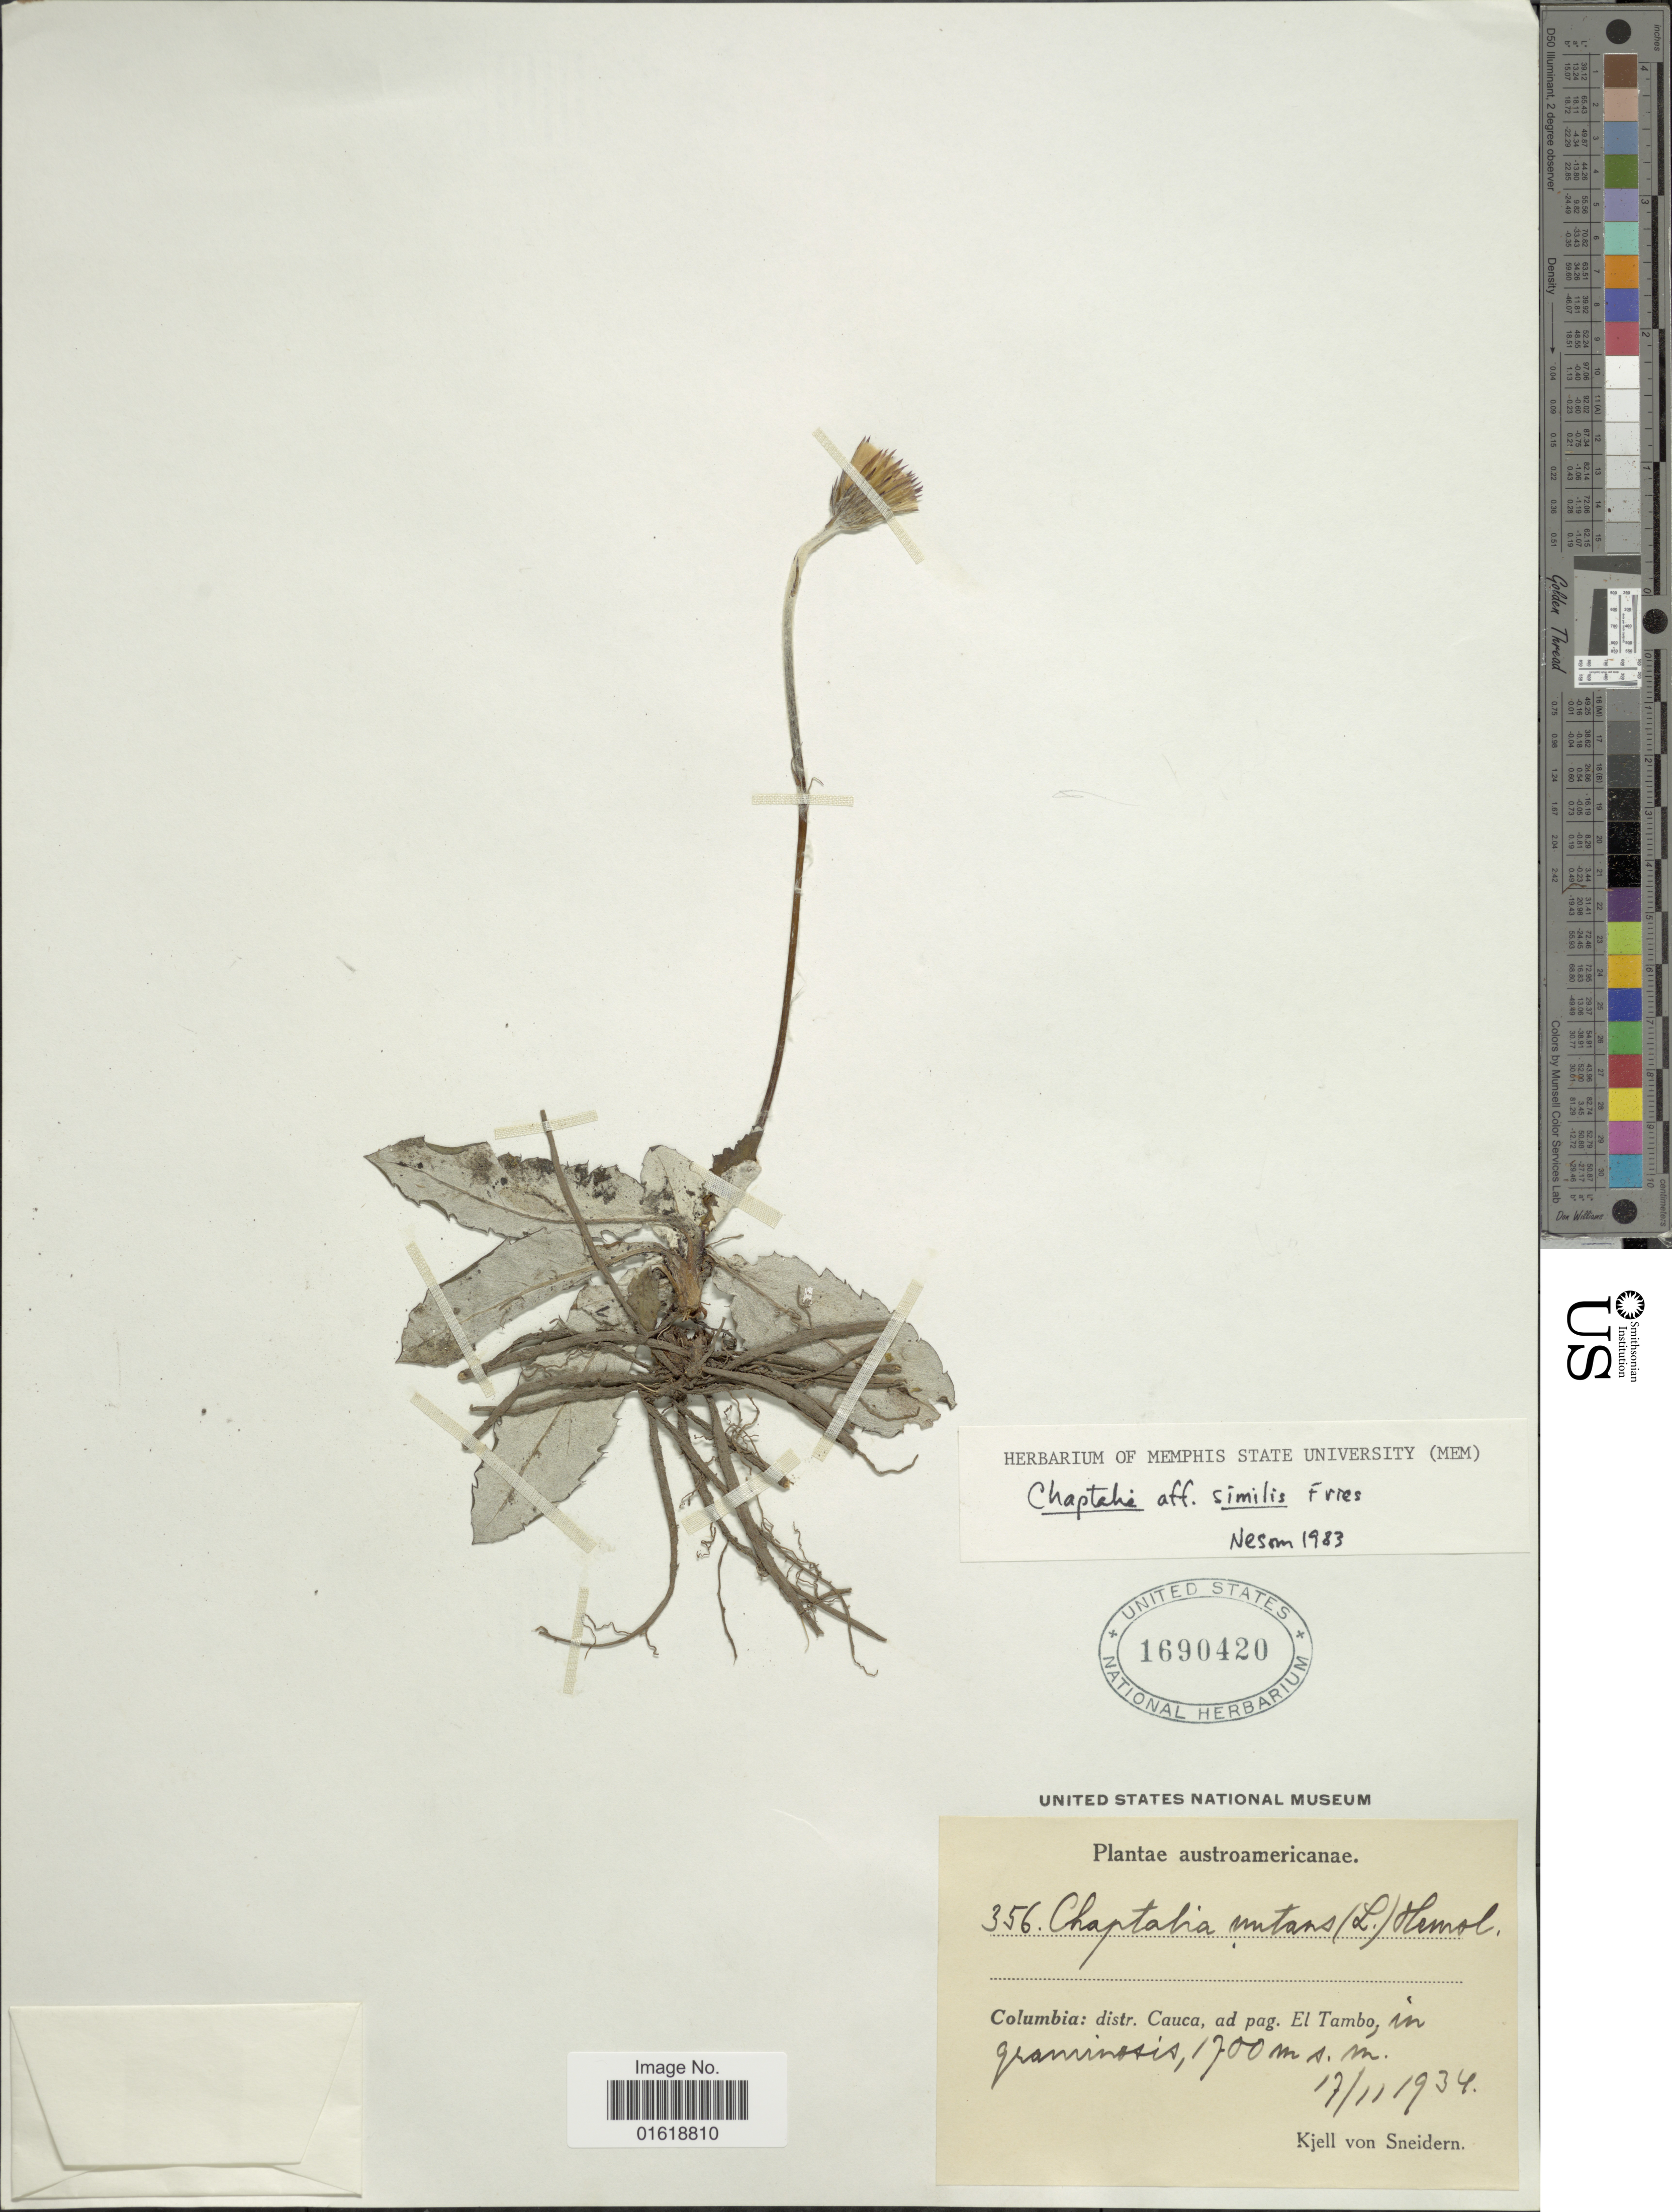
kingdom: Plantae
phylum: Tracheophyta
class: Magnoliopsida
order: Asterales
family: Asteraceae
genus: Chaptalia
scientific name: Chaptalia similis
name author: R.E. Fr.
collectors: K. von Sneidern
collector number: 356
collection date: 1934-11-17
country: Colombia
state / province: Cauca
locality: Columbia: distr. Cauca, ad pag. El Tambo, in graminosis.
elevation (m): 1700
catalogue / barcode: US 1690420